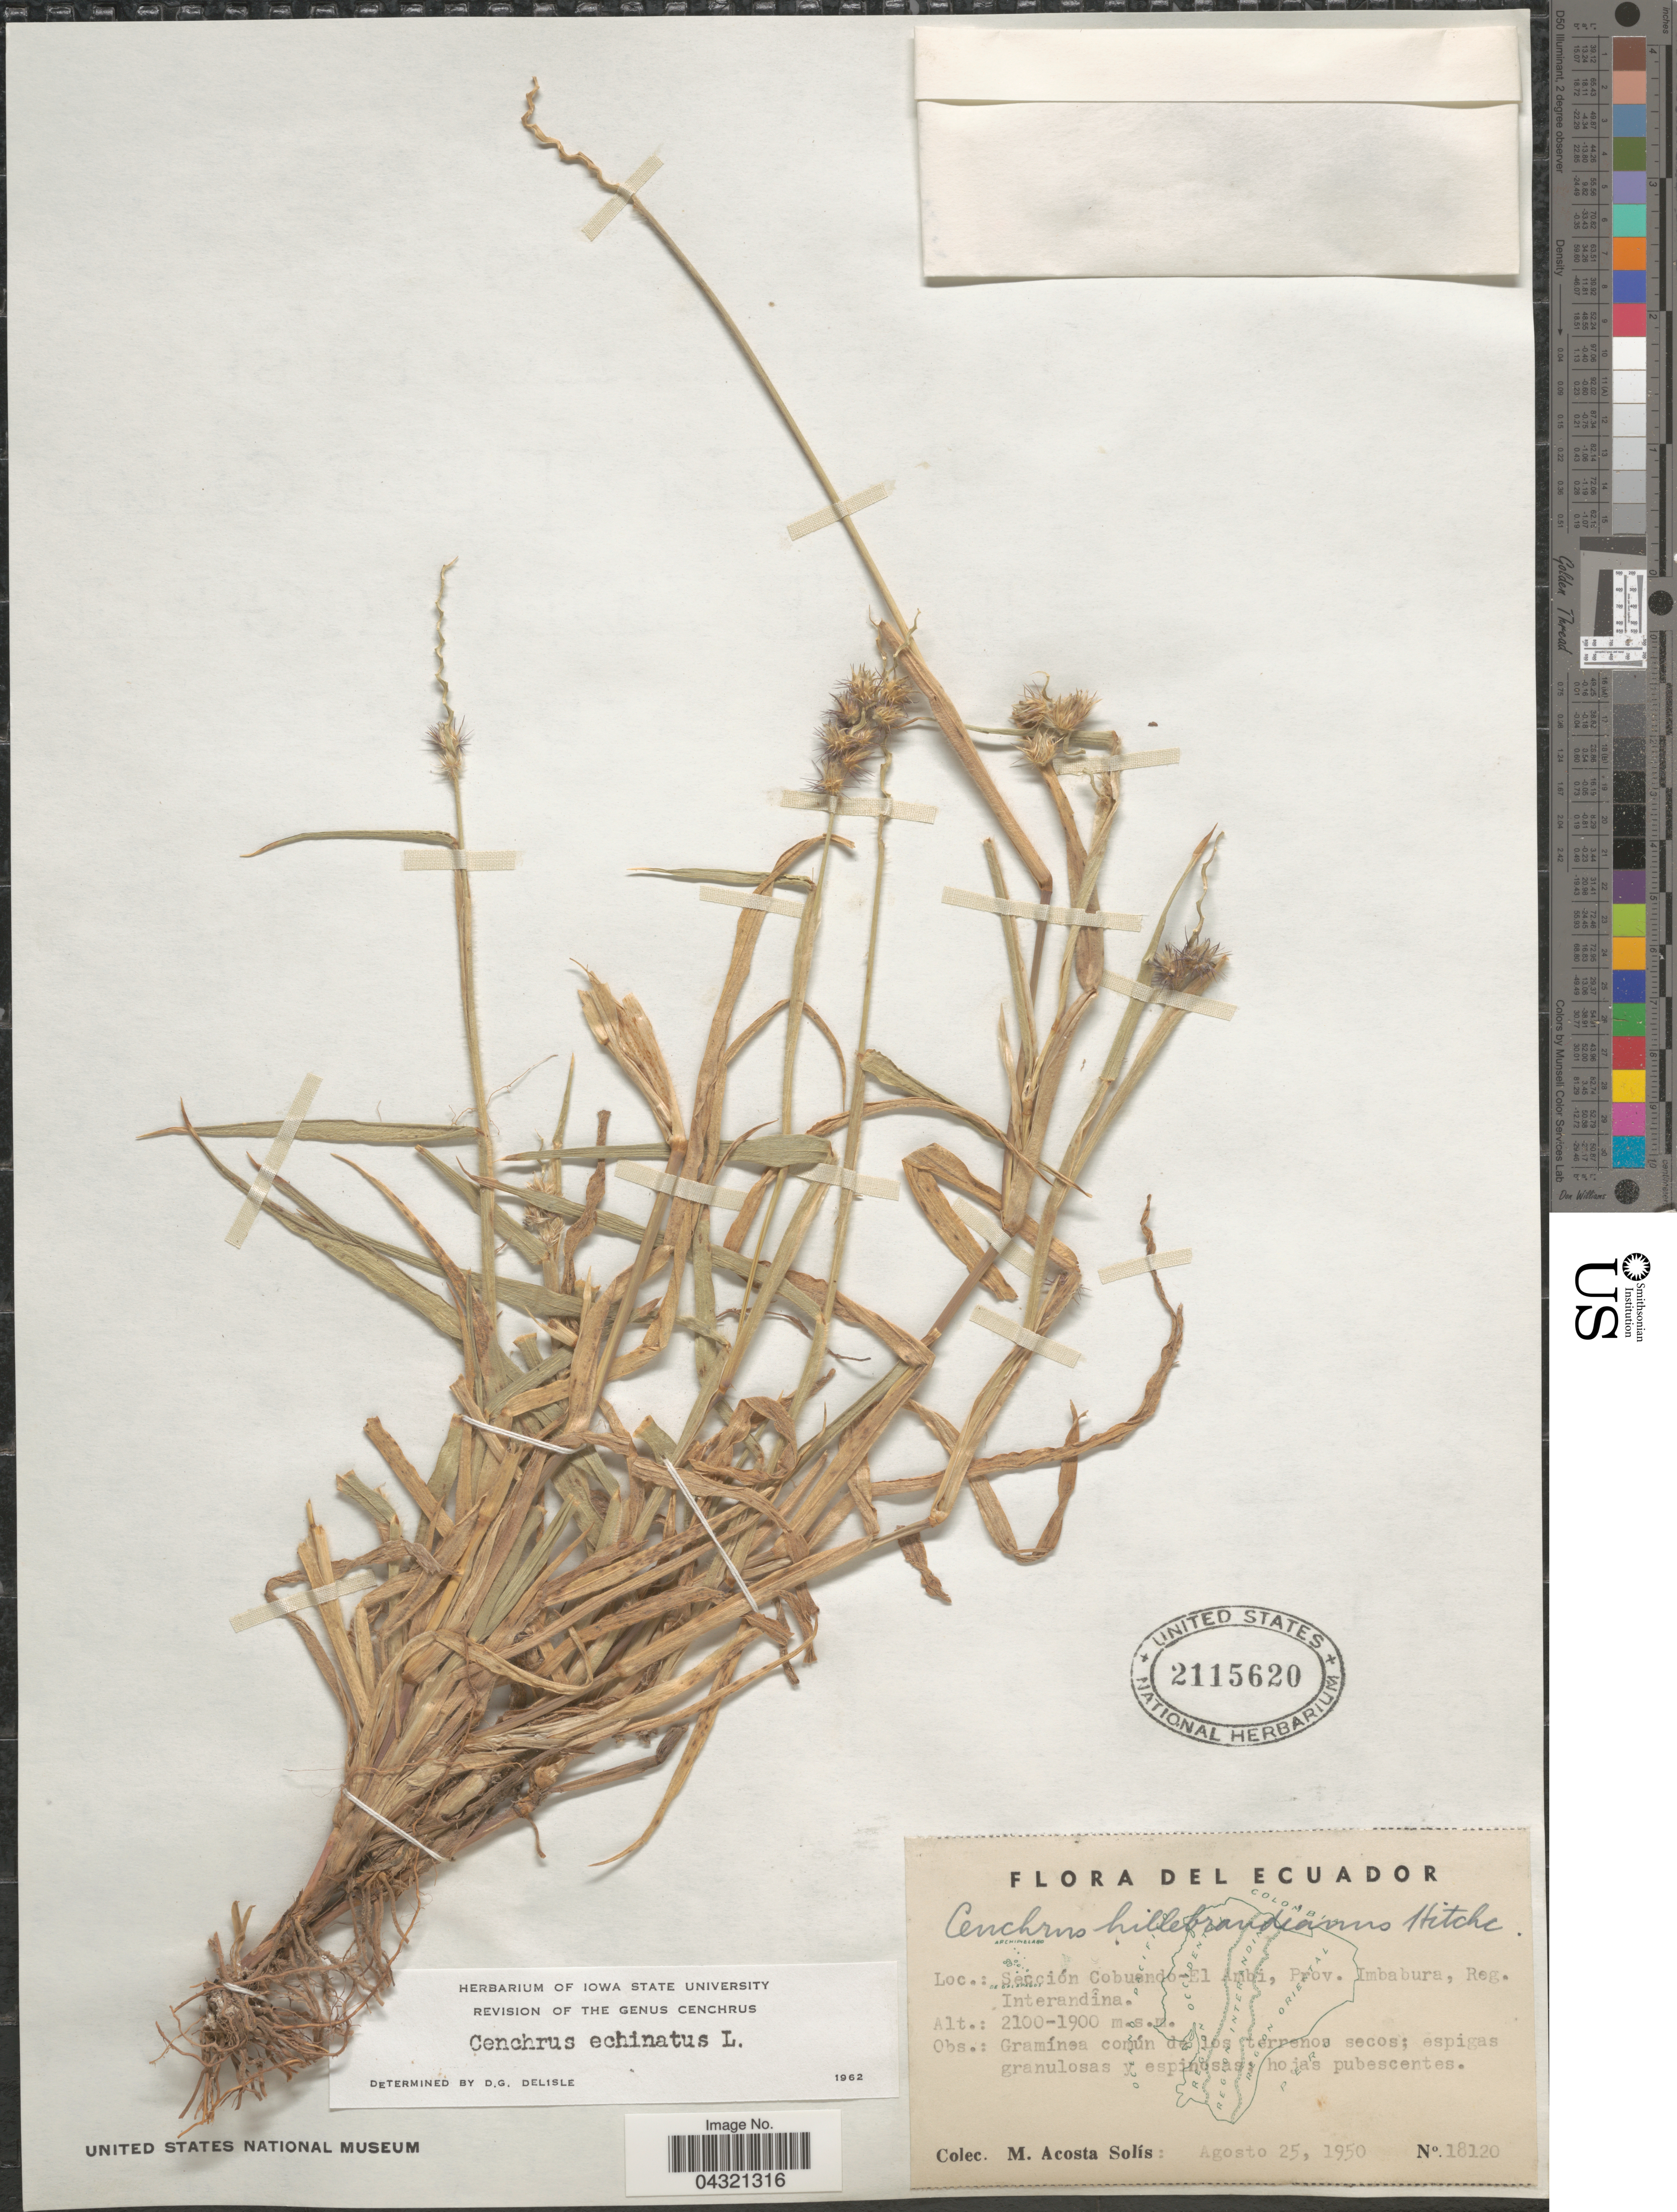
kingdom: Plantae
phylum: Tracheophyta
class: Liliopsida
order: Poales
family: Poaceae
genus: Cenchrus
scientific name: Cenchrus echinatus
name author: L.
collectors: M. Acosta Solis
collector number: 18120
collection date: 1950-08-25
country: Ecuador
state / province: Imbabura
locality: Sección Cobuendo-El Ambi, Reg. Interandina.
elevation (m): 1900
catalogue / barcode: US 2115620